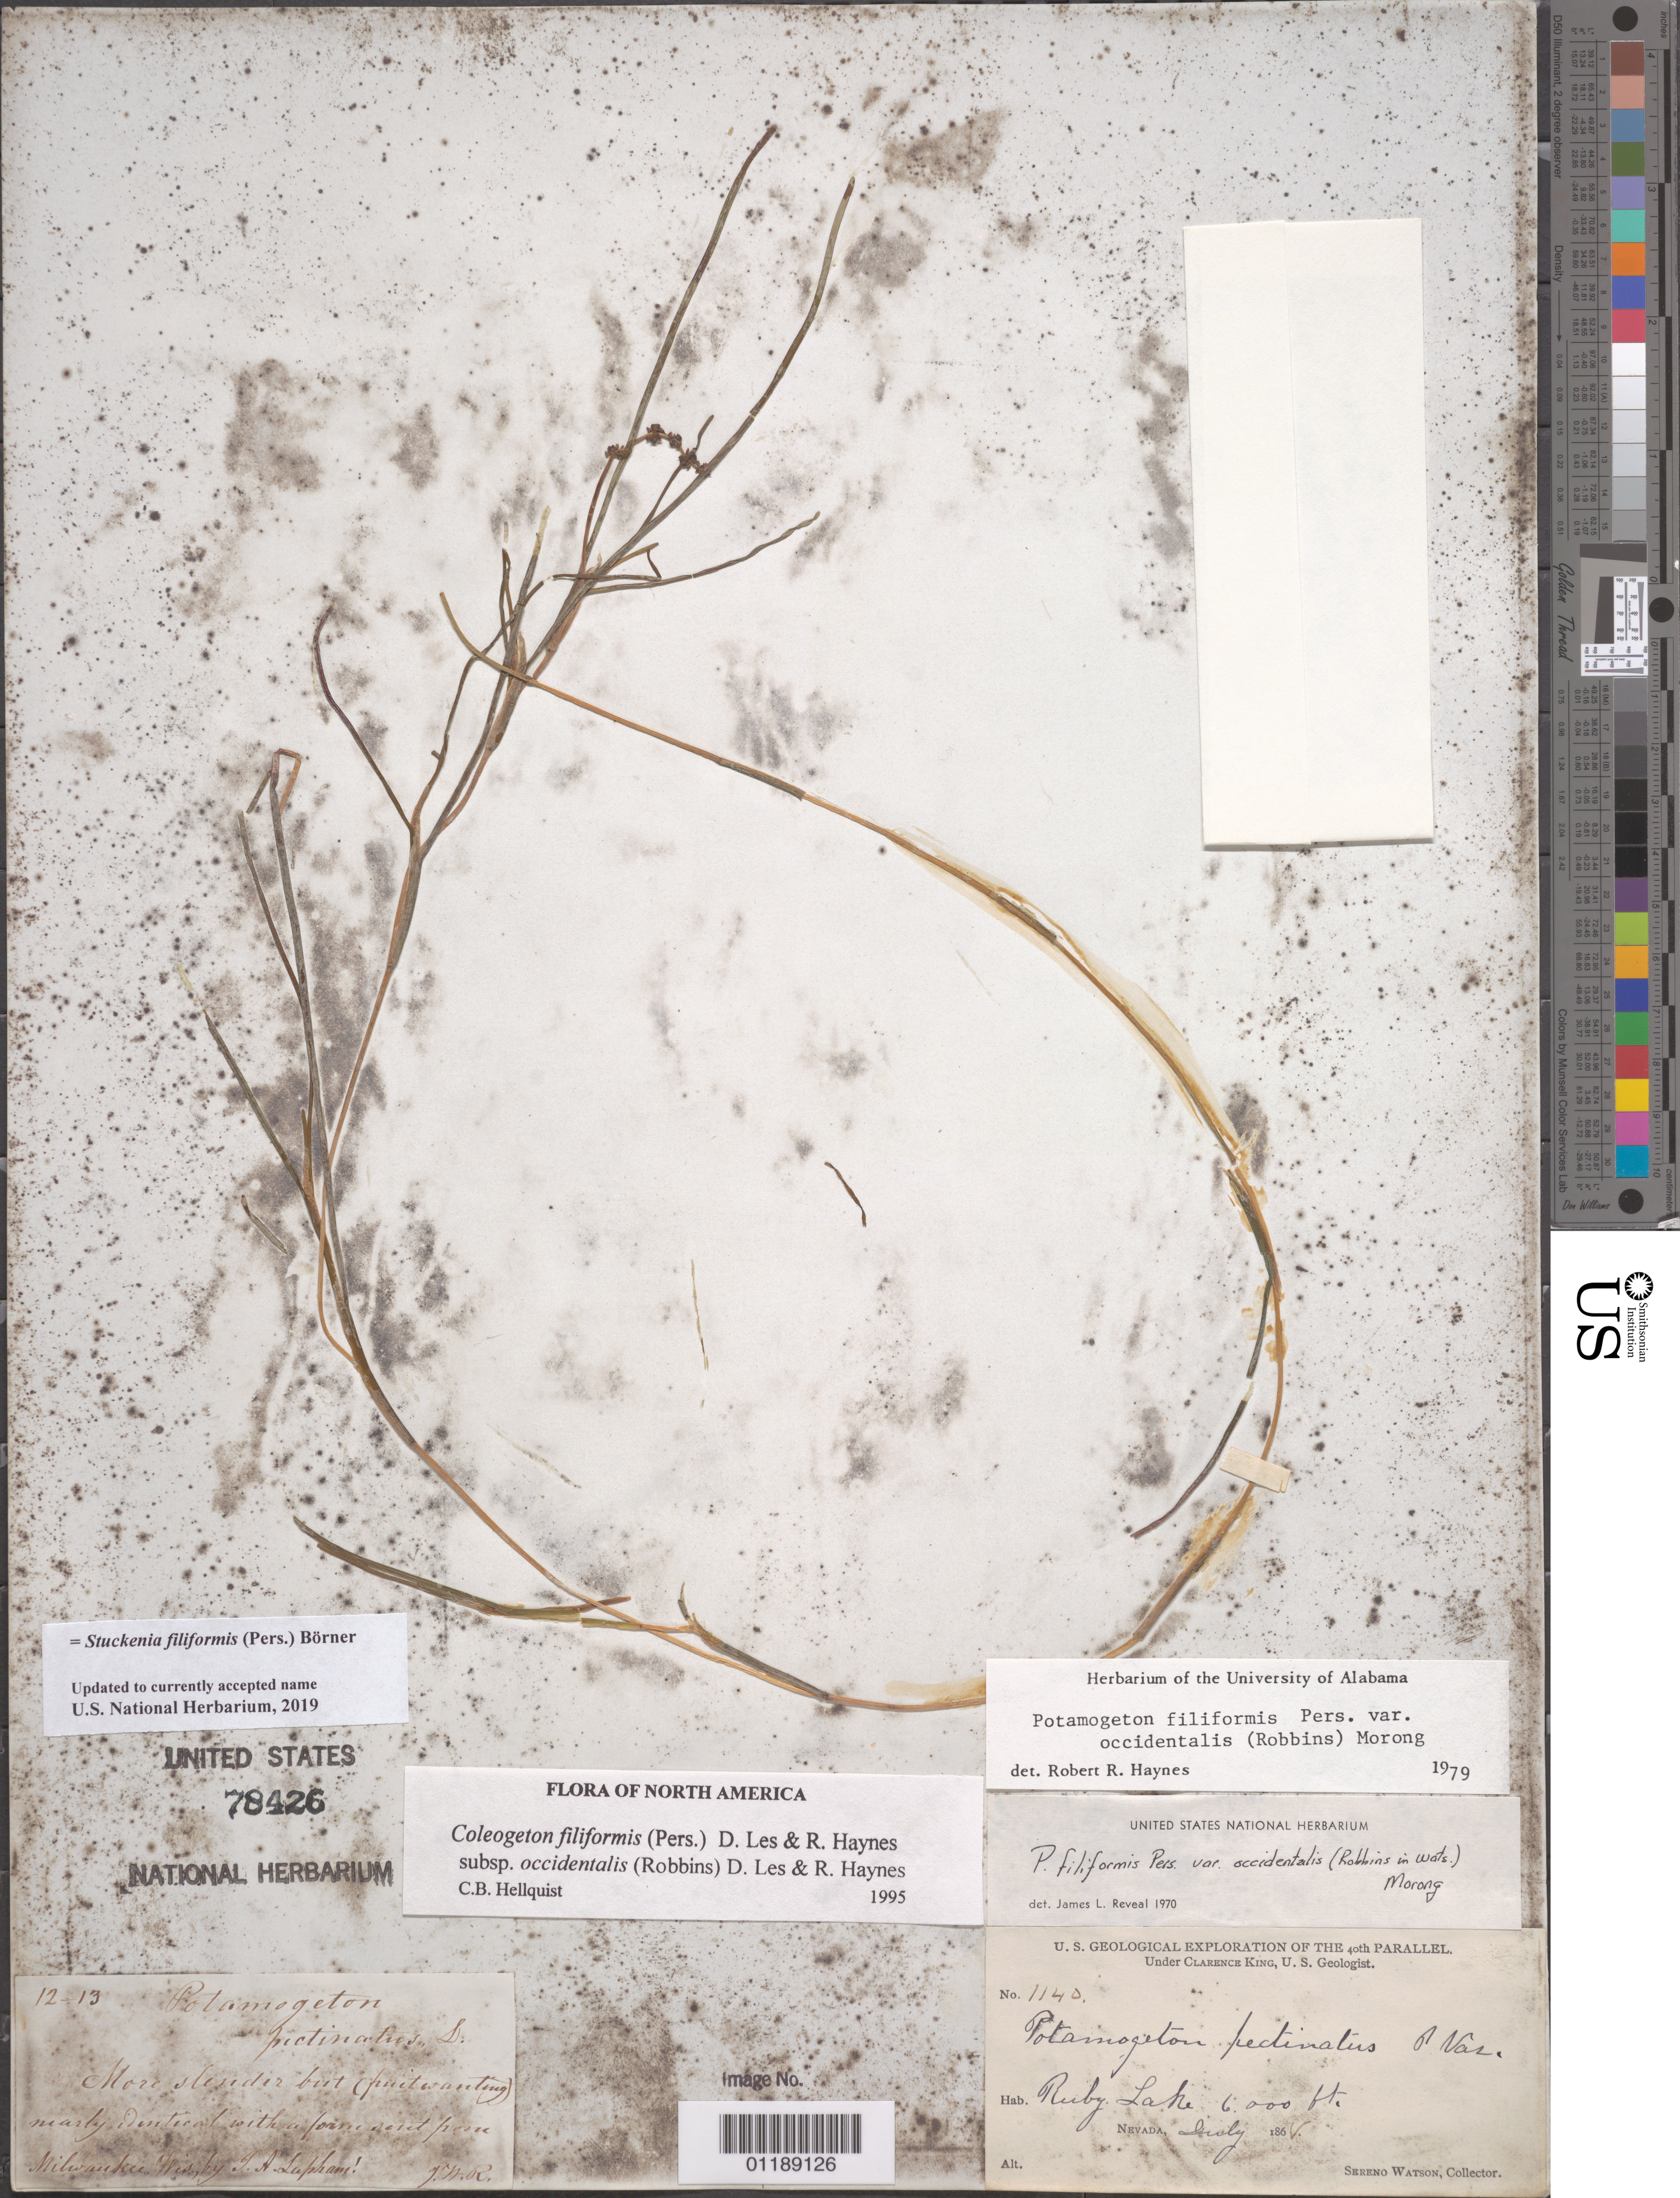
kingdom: Plantae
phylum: Tracheophyta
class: Liliopsida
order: Alismatales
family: Potamogetonaceae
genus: Stuckenia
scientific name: Stuckenia filiformis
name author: (Pers.) Börner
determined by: Strong, Mark T., (BOT), Smithsonian Institution - National Museum of Natural History (UNITED STATES)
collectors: S. Watson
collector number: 1140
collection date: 1868-07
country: United States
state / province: Nevada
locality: Ruby Lake.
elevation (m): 1829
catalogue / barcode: US 78426